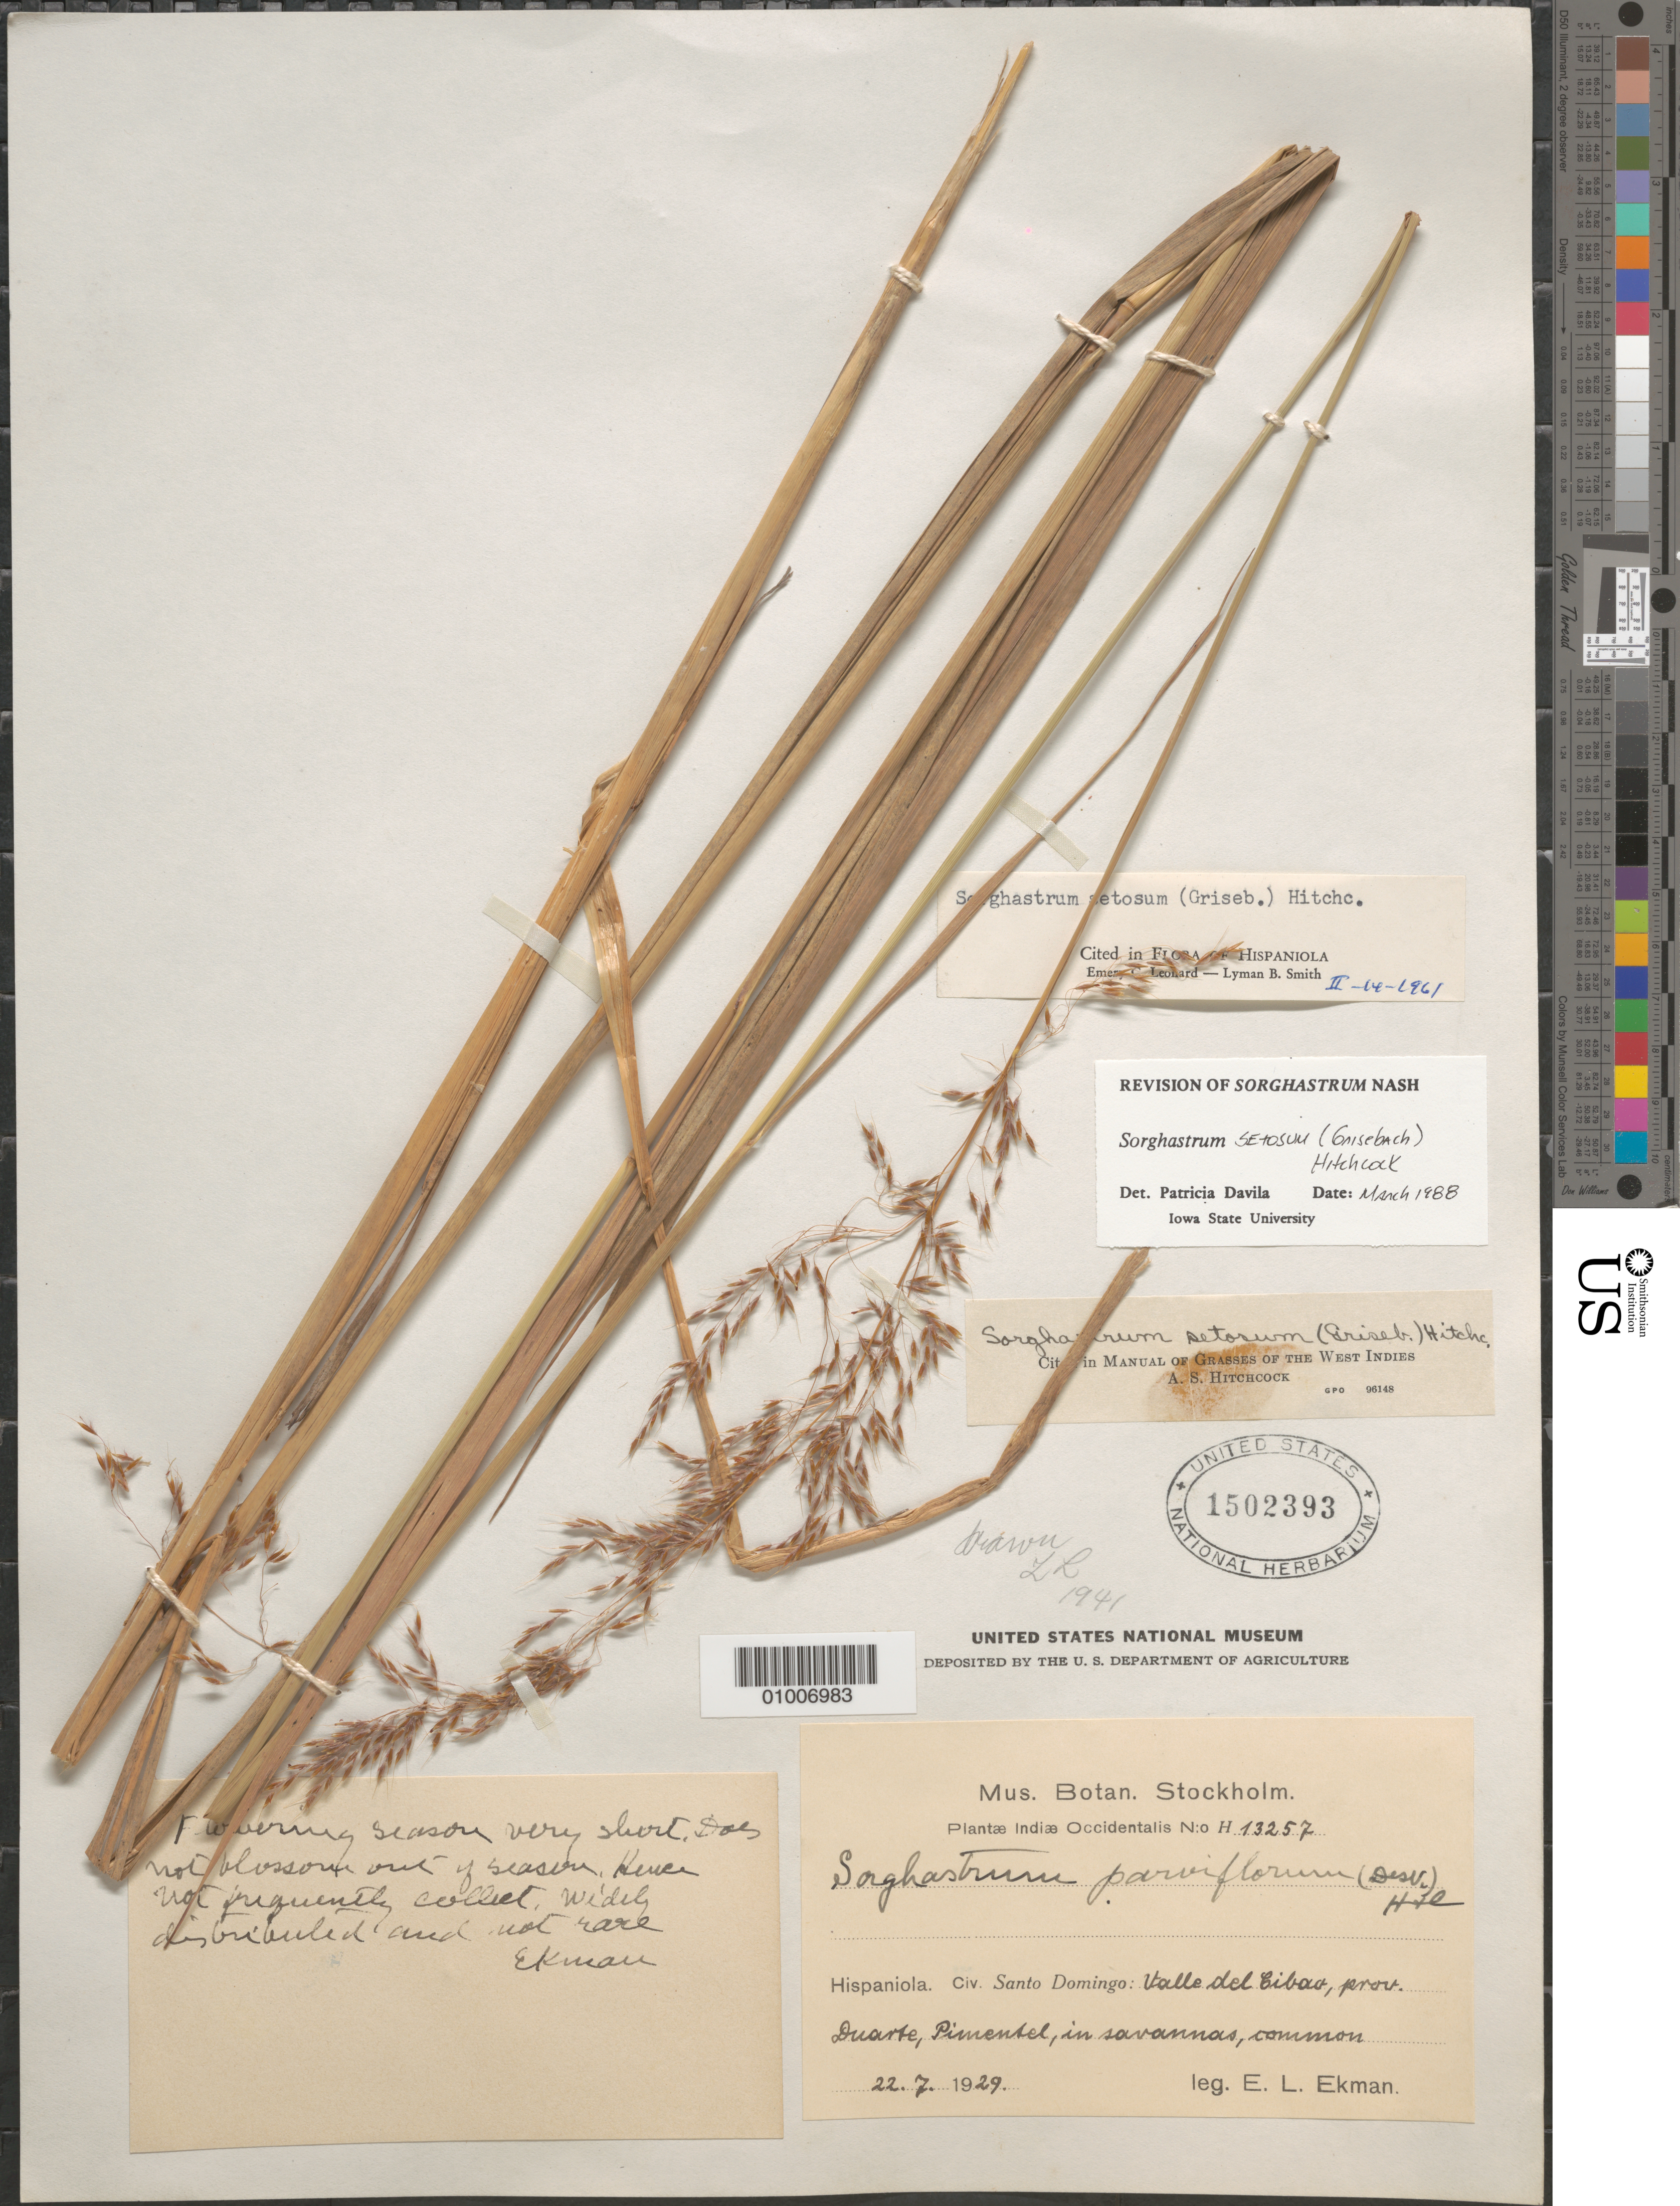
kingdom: Plantae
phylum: Tracheophyta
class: Liliopsida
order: Poales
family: Poaceae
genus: Sorghastrum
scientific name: Sorghastrum setosum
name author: (Griseb.) Hitchc.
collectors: E. L. Ekman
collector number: H 13257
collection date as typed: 22 Jul 1929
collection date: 1929-07-22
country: Dominican Republic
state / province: Duarte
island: Hispaniola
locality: Pimentel, in savannas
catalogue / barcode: US 1502393